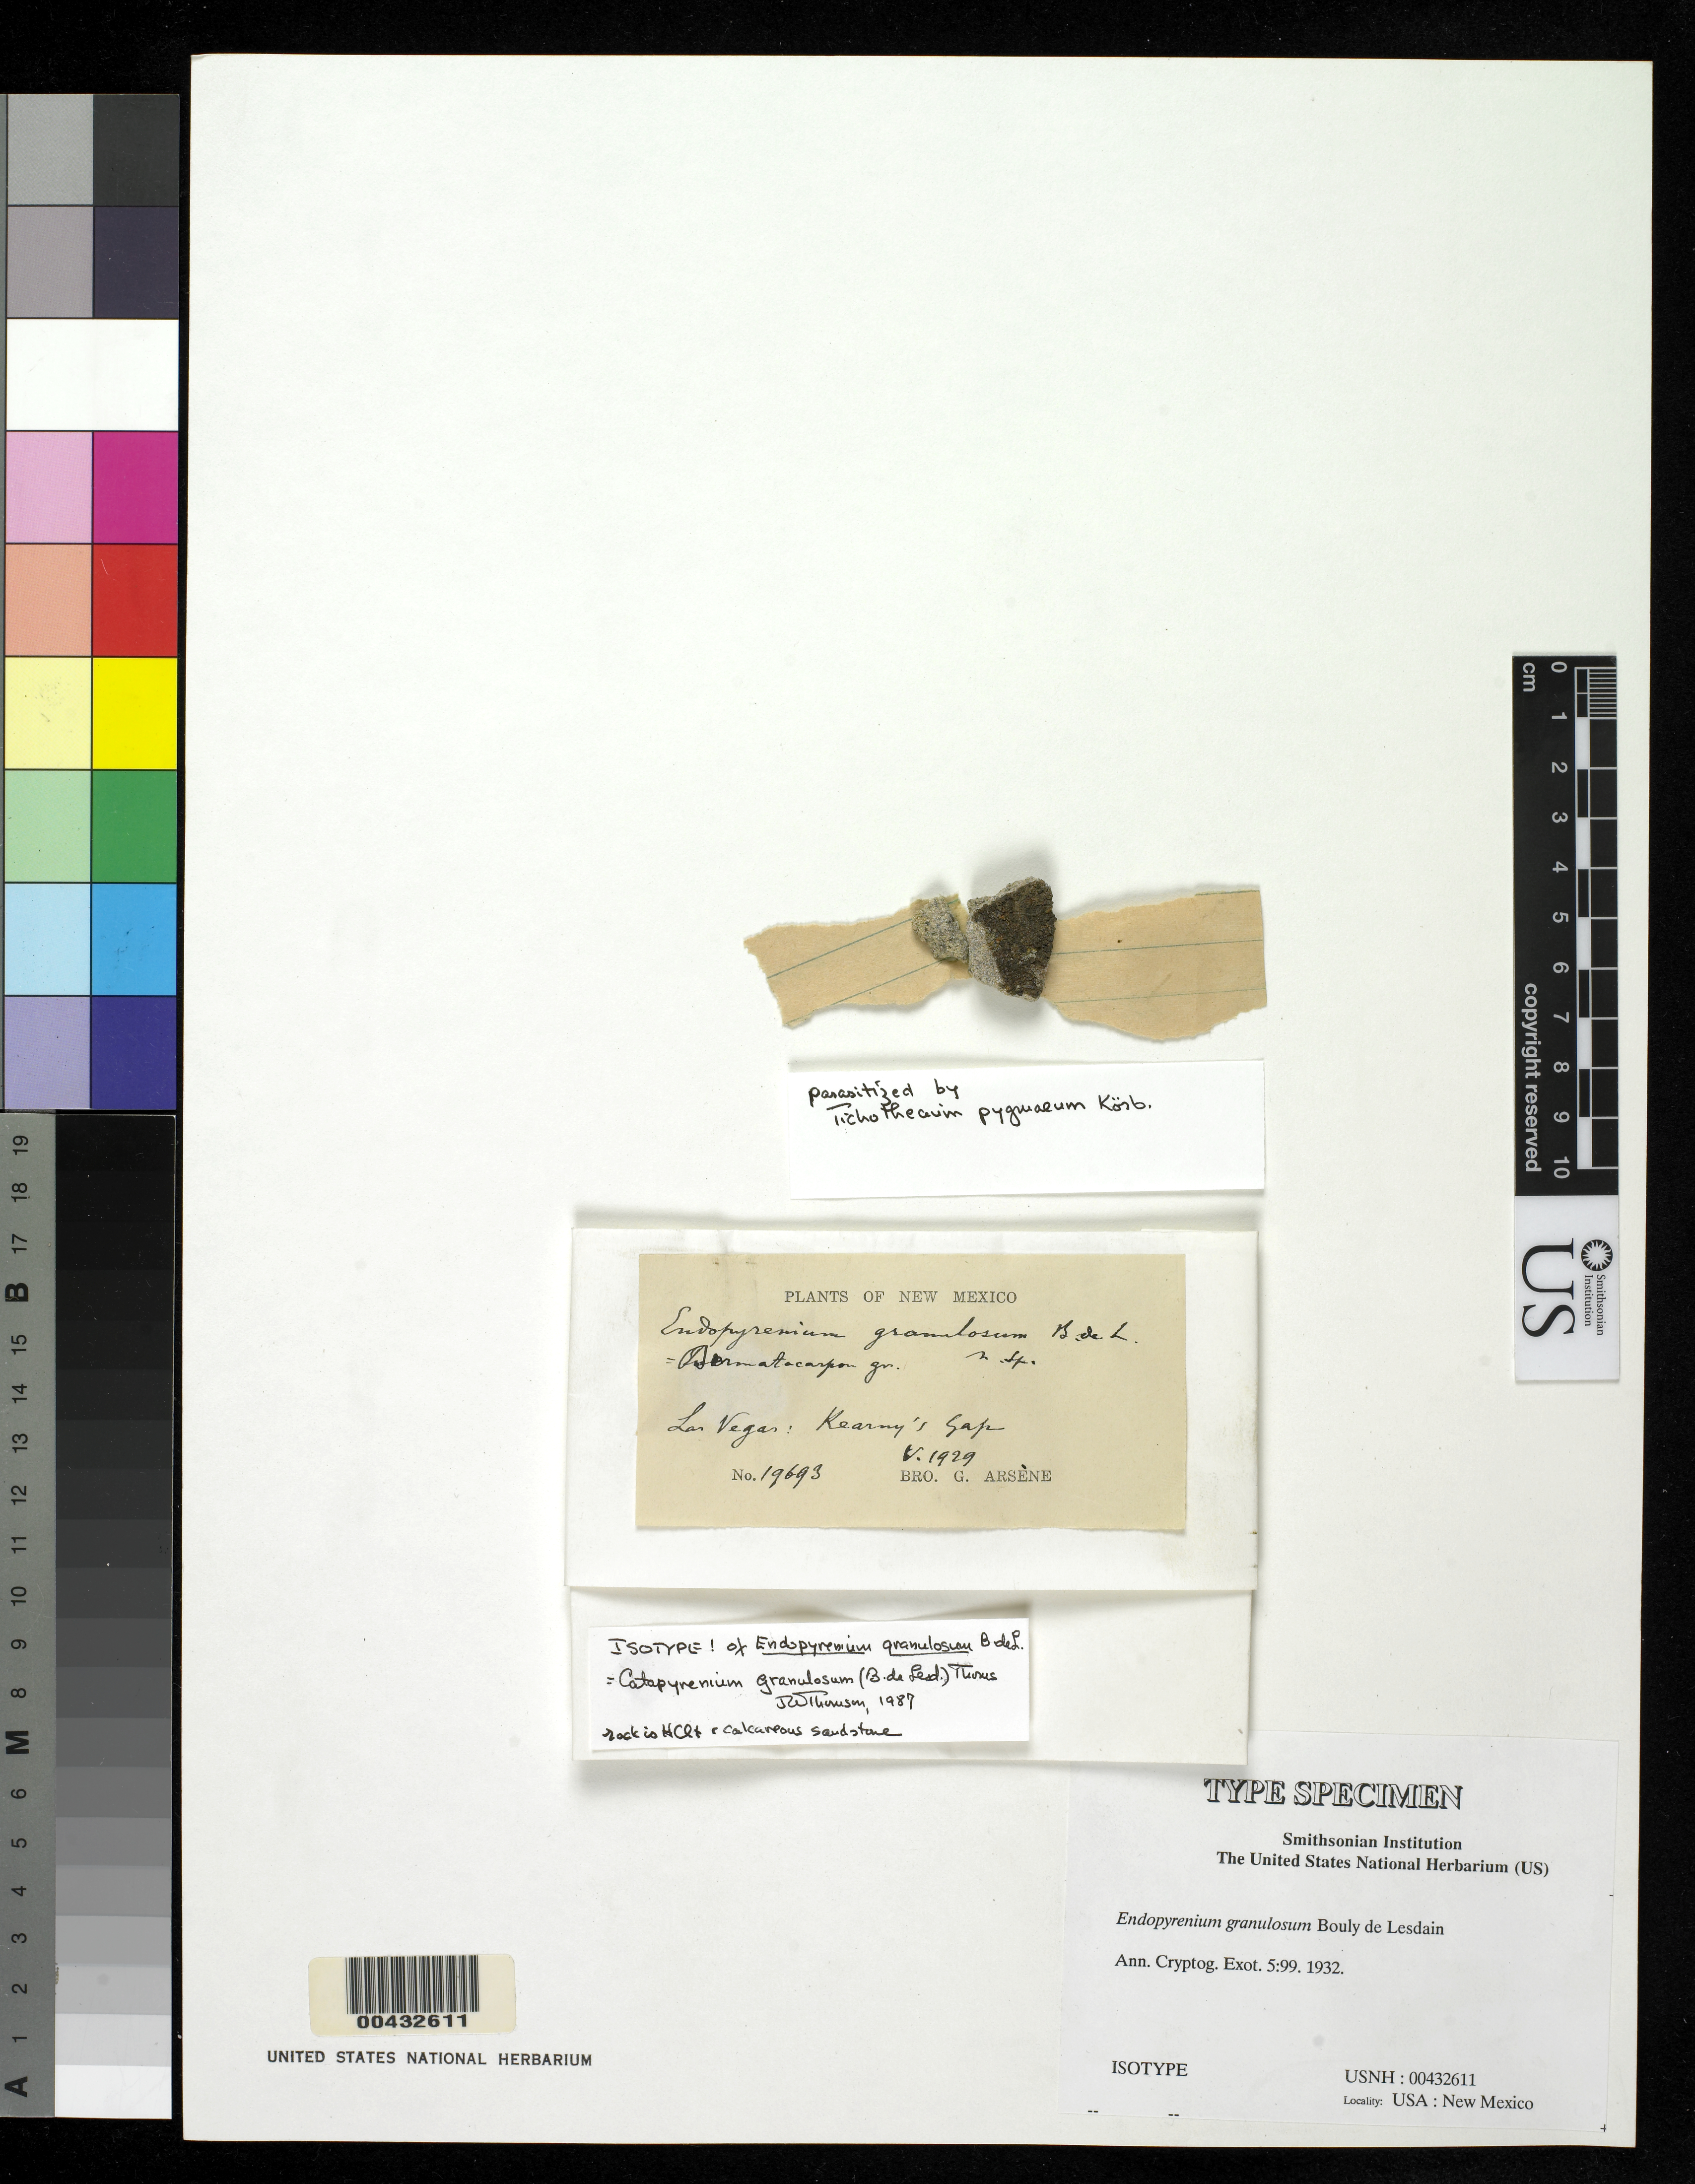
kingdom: Fungi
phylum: Ascomycota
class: Eurotiomycetes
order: Verrucariales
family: Verrucariaceae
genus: Endopyrenium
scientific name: Endopyrenium granulosum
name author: B. de Lesd.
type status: Isotype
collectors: Bro. G. Arsène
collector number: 19693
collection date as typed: May 1929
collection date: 1929-05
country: United States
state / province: New Mexico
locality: Las Vegas, Kearney's Gap.